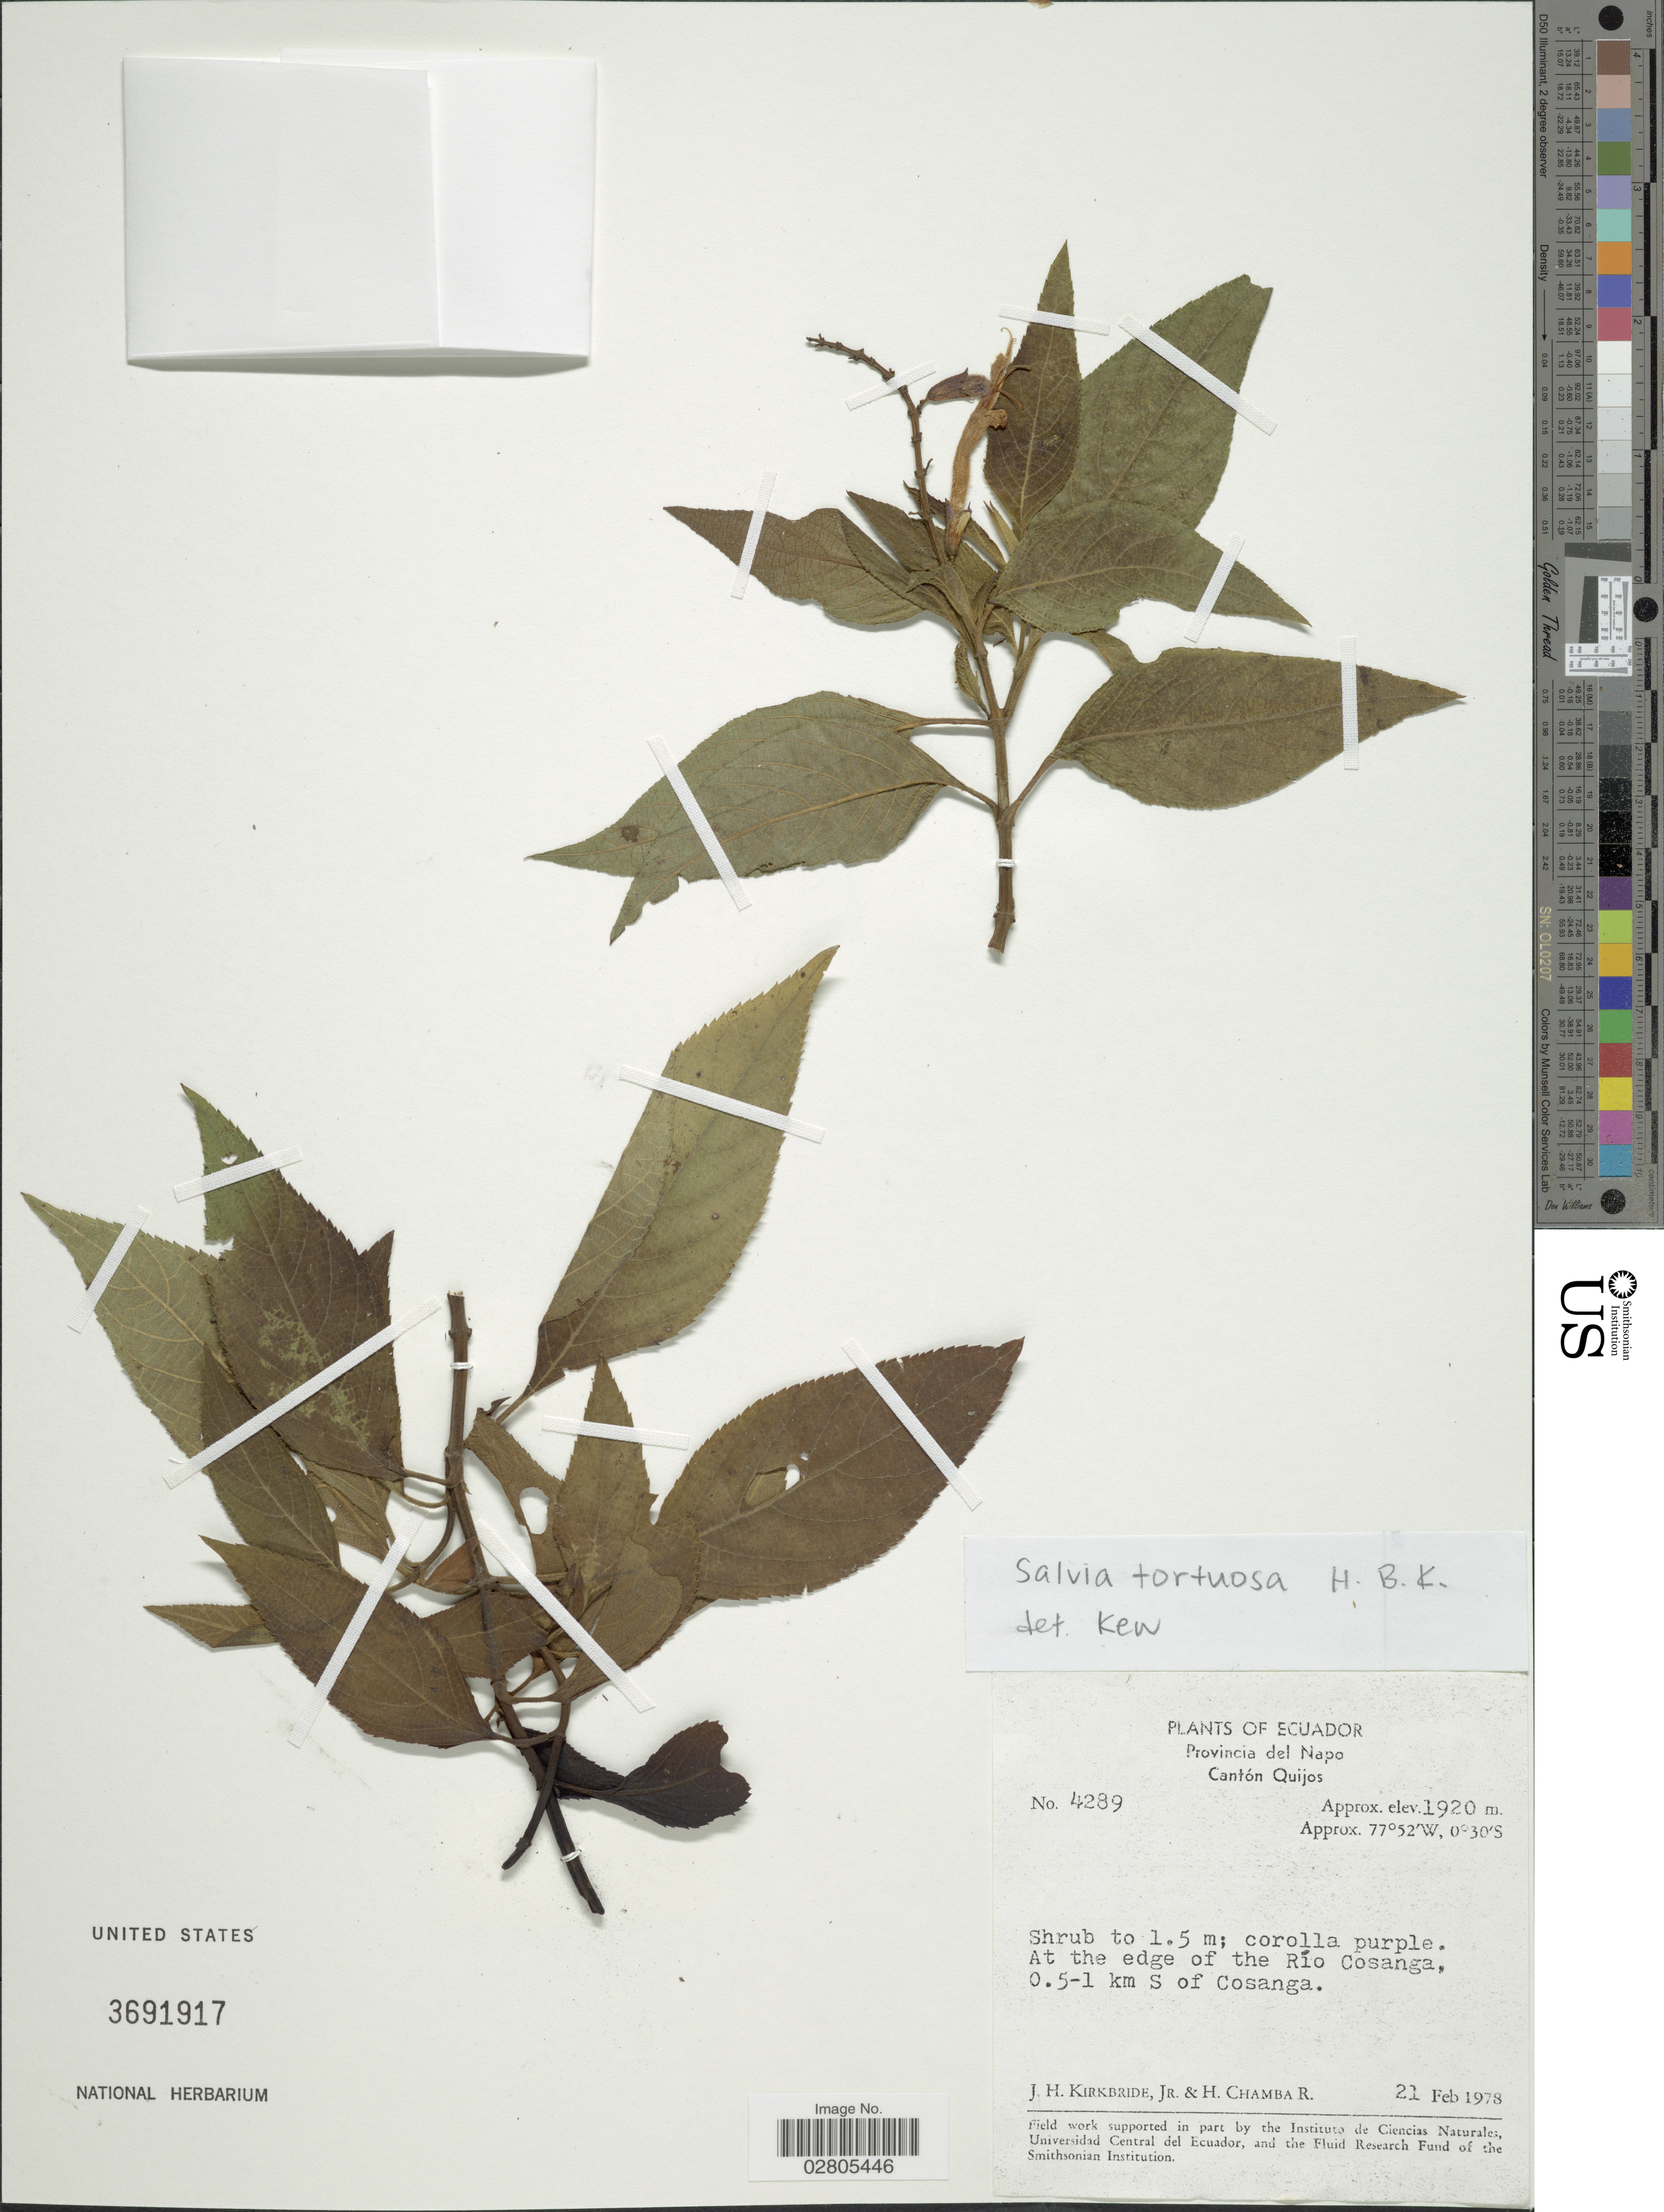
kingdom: Plantae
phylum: Tracheophyta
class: Magnoliopsida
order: Lamiales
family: Lamiaceae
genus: Salvia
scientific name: Salvia tortuosa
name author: Kunth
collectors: J. H. Kirkbride & H. Chamba R.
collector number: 4289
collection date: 1978-02-21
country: Ecuador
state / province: Napo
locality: Provincia del Napo, Cantón Quijos. At the edge of the Río Cosanga, 0.5-1 km S of Cosanga.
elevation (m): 1920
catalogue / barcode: US 3691917